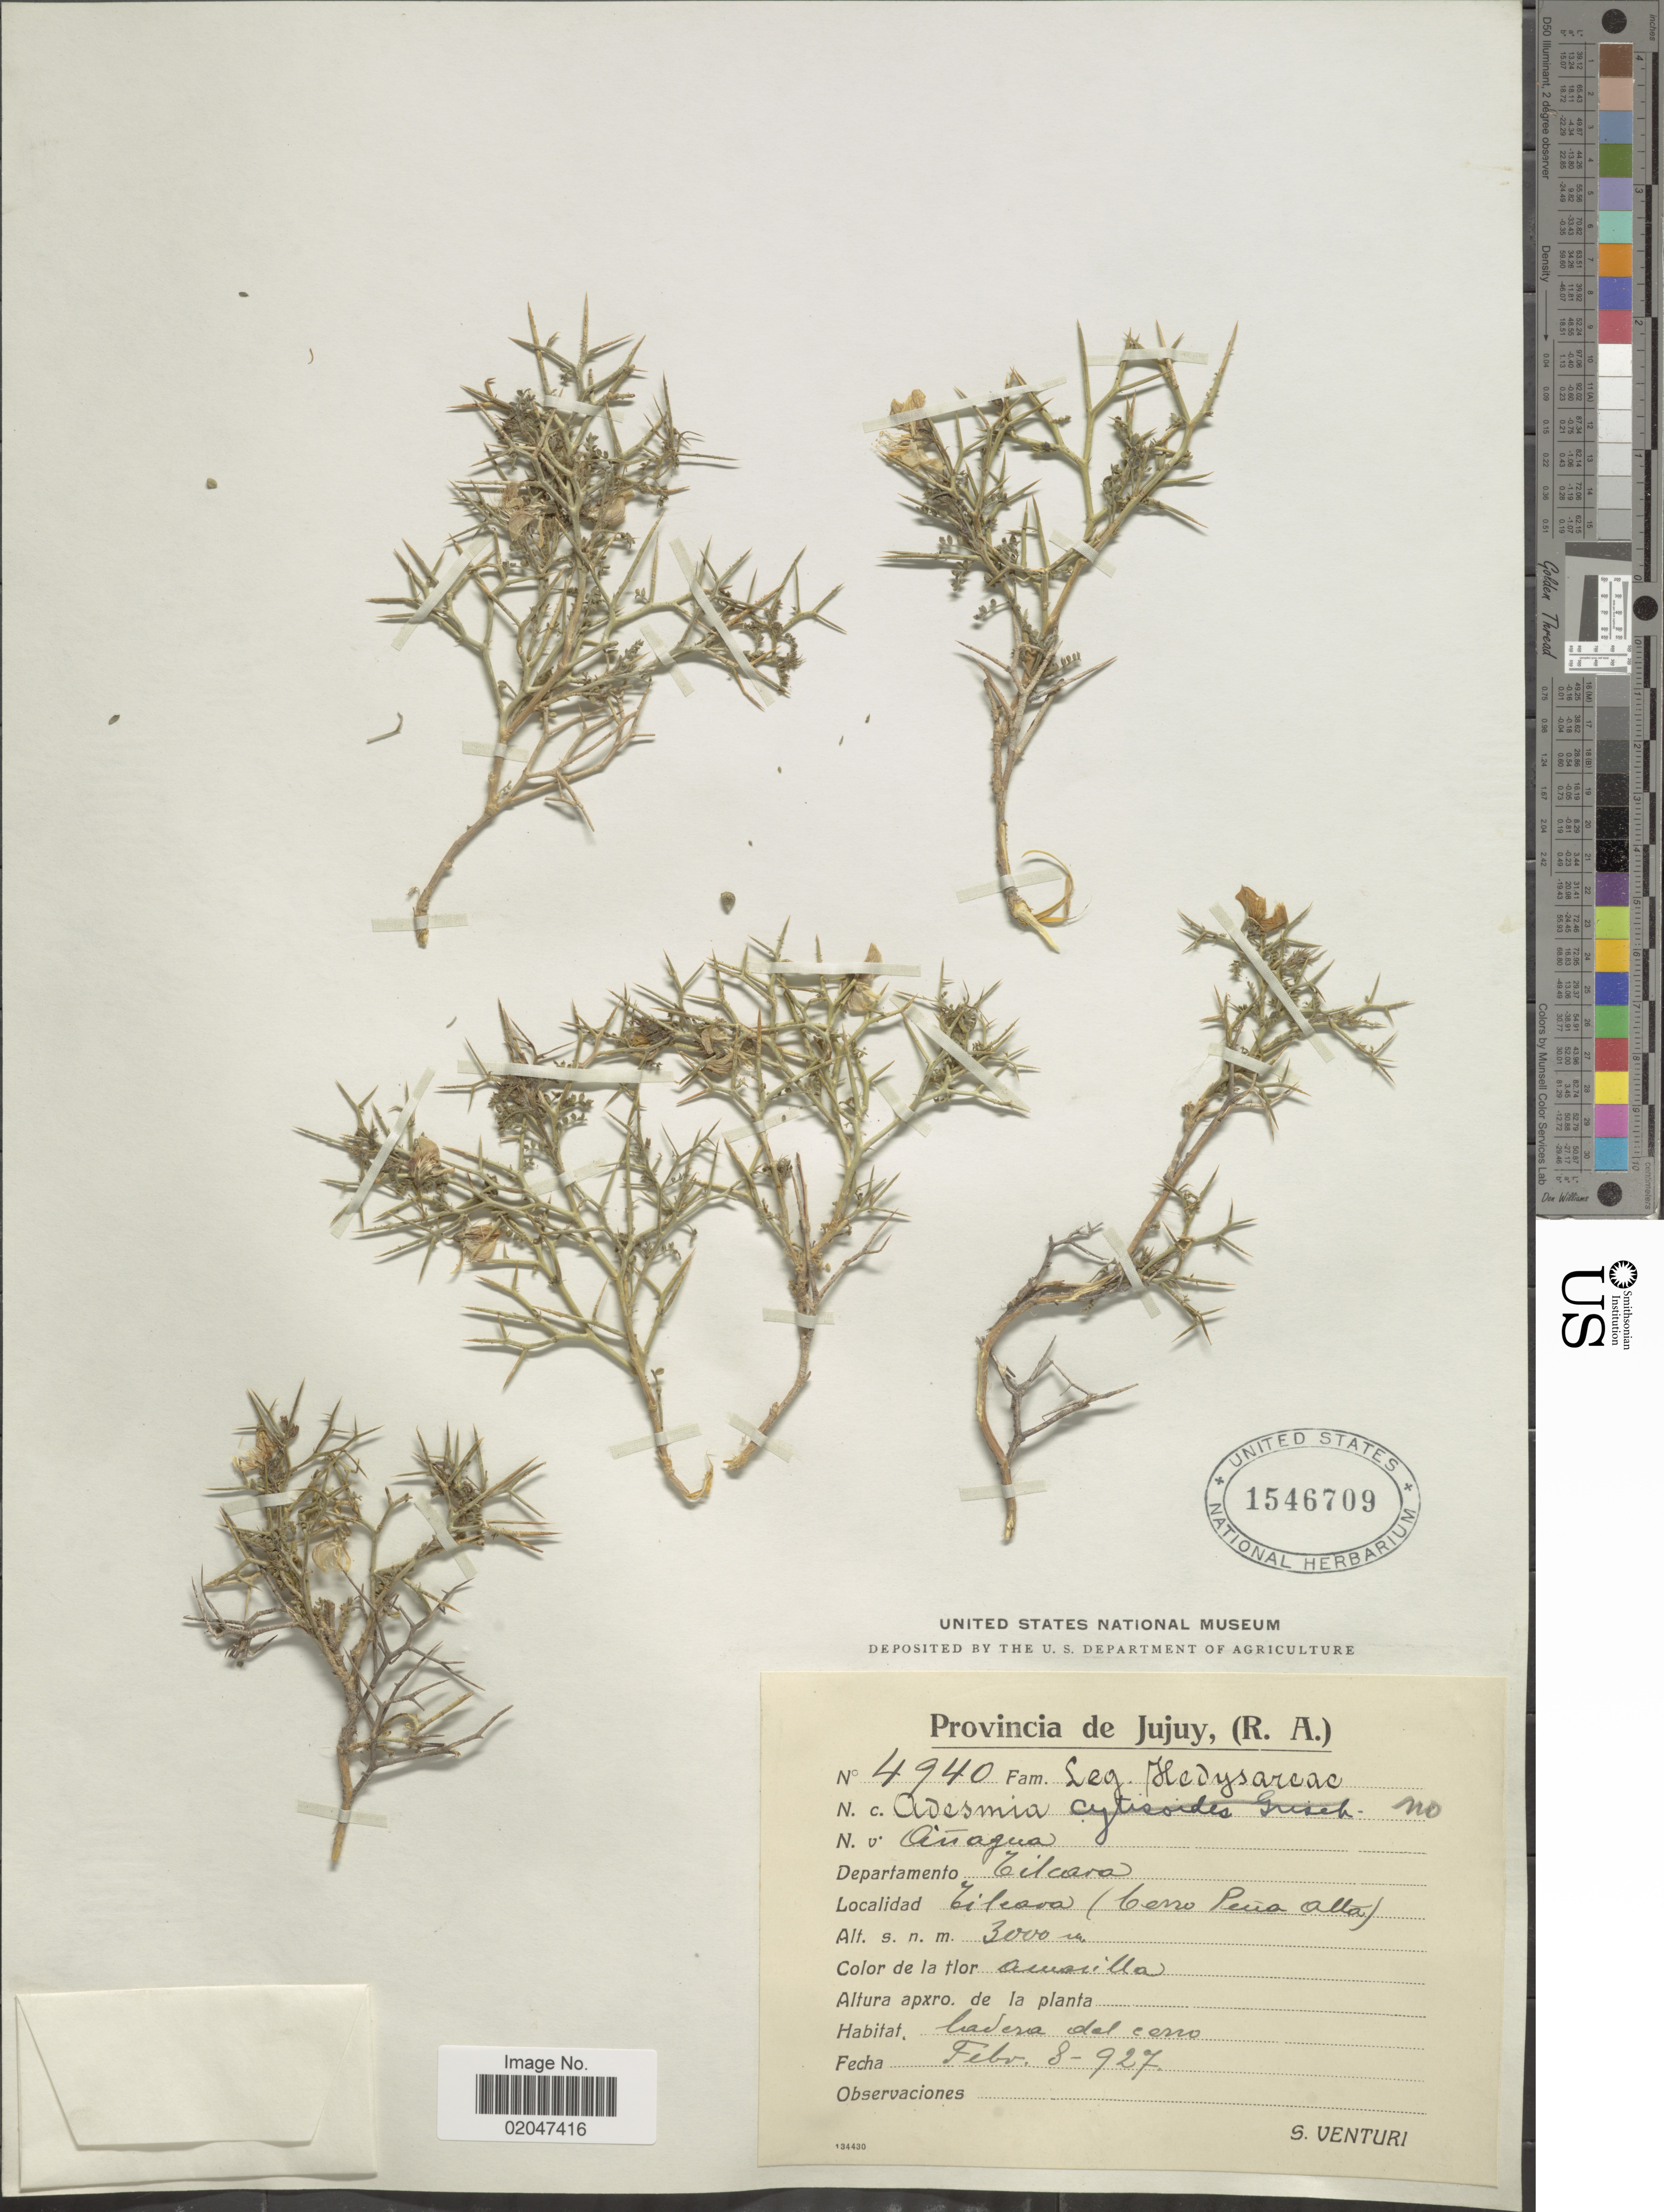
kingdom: Plantae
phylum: Tracheophyta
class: Magnoliopsida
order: Fabales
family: Fabaceae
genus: Adesmia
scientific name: Adesmia sp.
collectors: S. Venturi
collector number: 4940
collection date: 1927-02-08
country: Argentina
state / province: Jujuy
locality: Provincia de Jujuy, (R. A.). Departamento Tilcara. Tilcara (Cerro Pena Alta)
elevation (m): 3000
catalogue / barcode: US 1546709